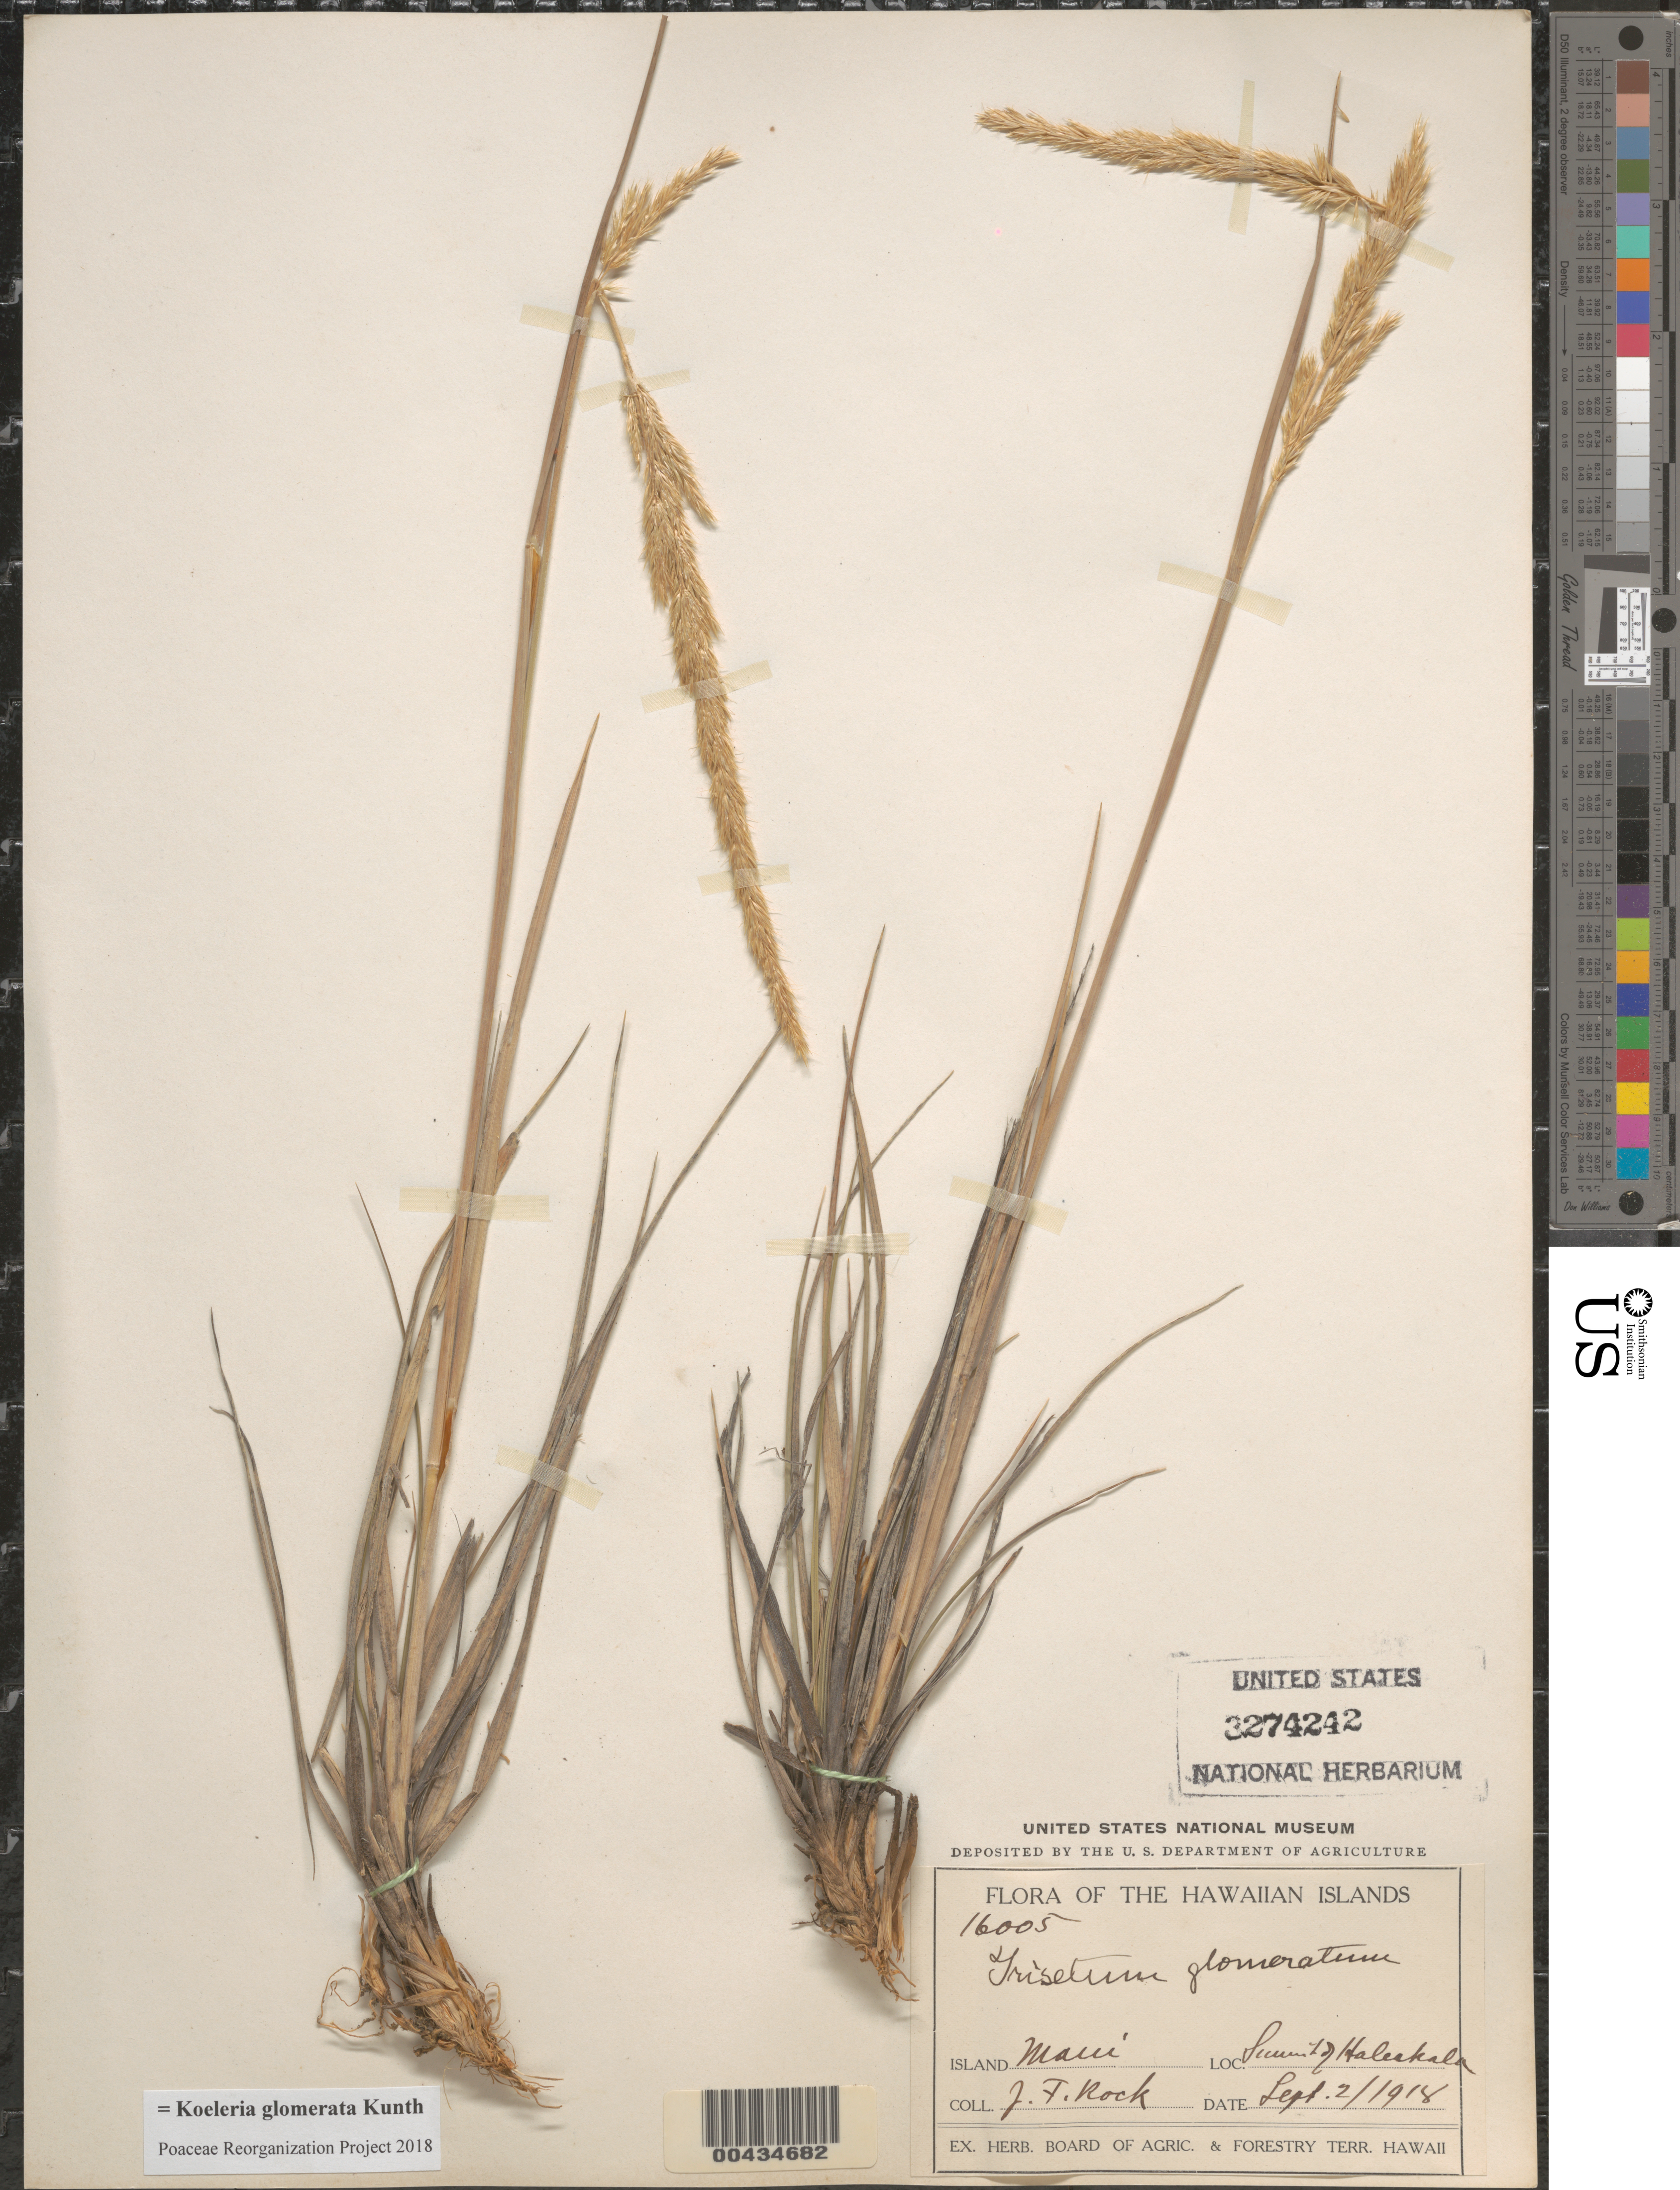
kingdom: Plantae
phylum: Tracheophyta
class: Liliopsida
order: Poales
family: Poaceae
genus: Koeleria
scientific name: Koeleria glomerata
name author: Kunth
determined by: Poaceae Reorganization Project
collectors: J. F. Rock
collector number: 16005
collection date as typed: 2 Sep 1918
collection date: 1918-09-02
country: United States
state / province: Hawaii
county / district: Maui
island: Maui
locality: Summit of Haleakala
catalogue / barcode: US 3274242